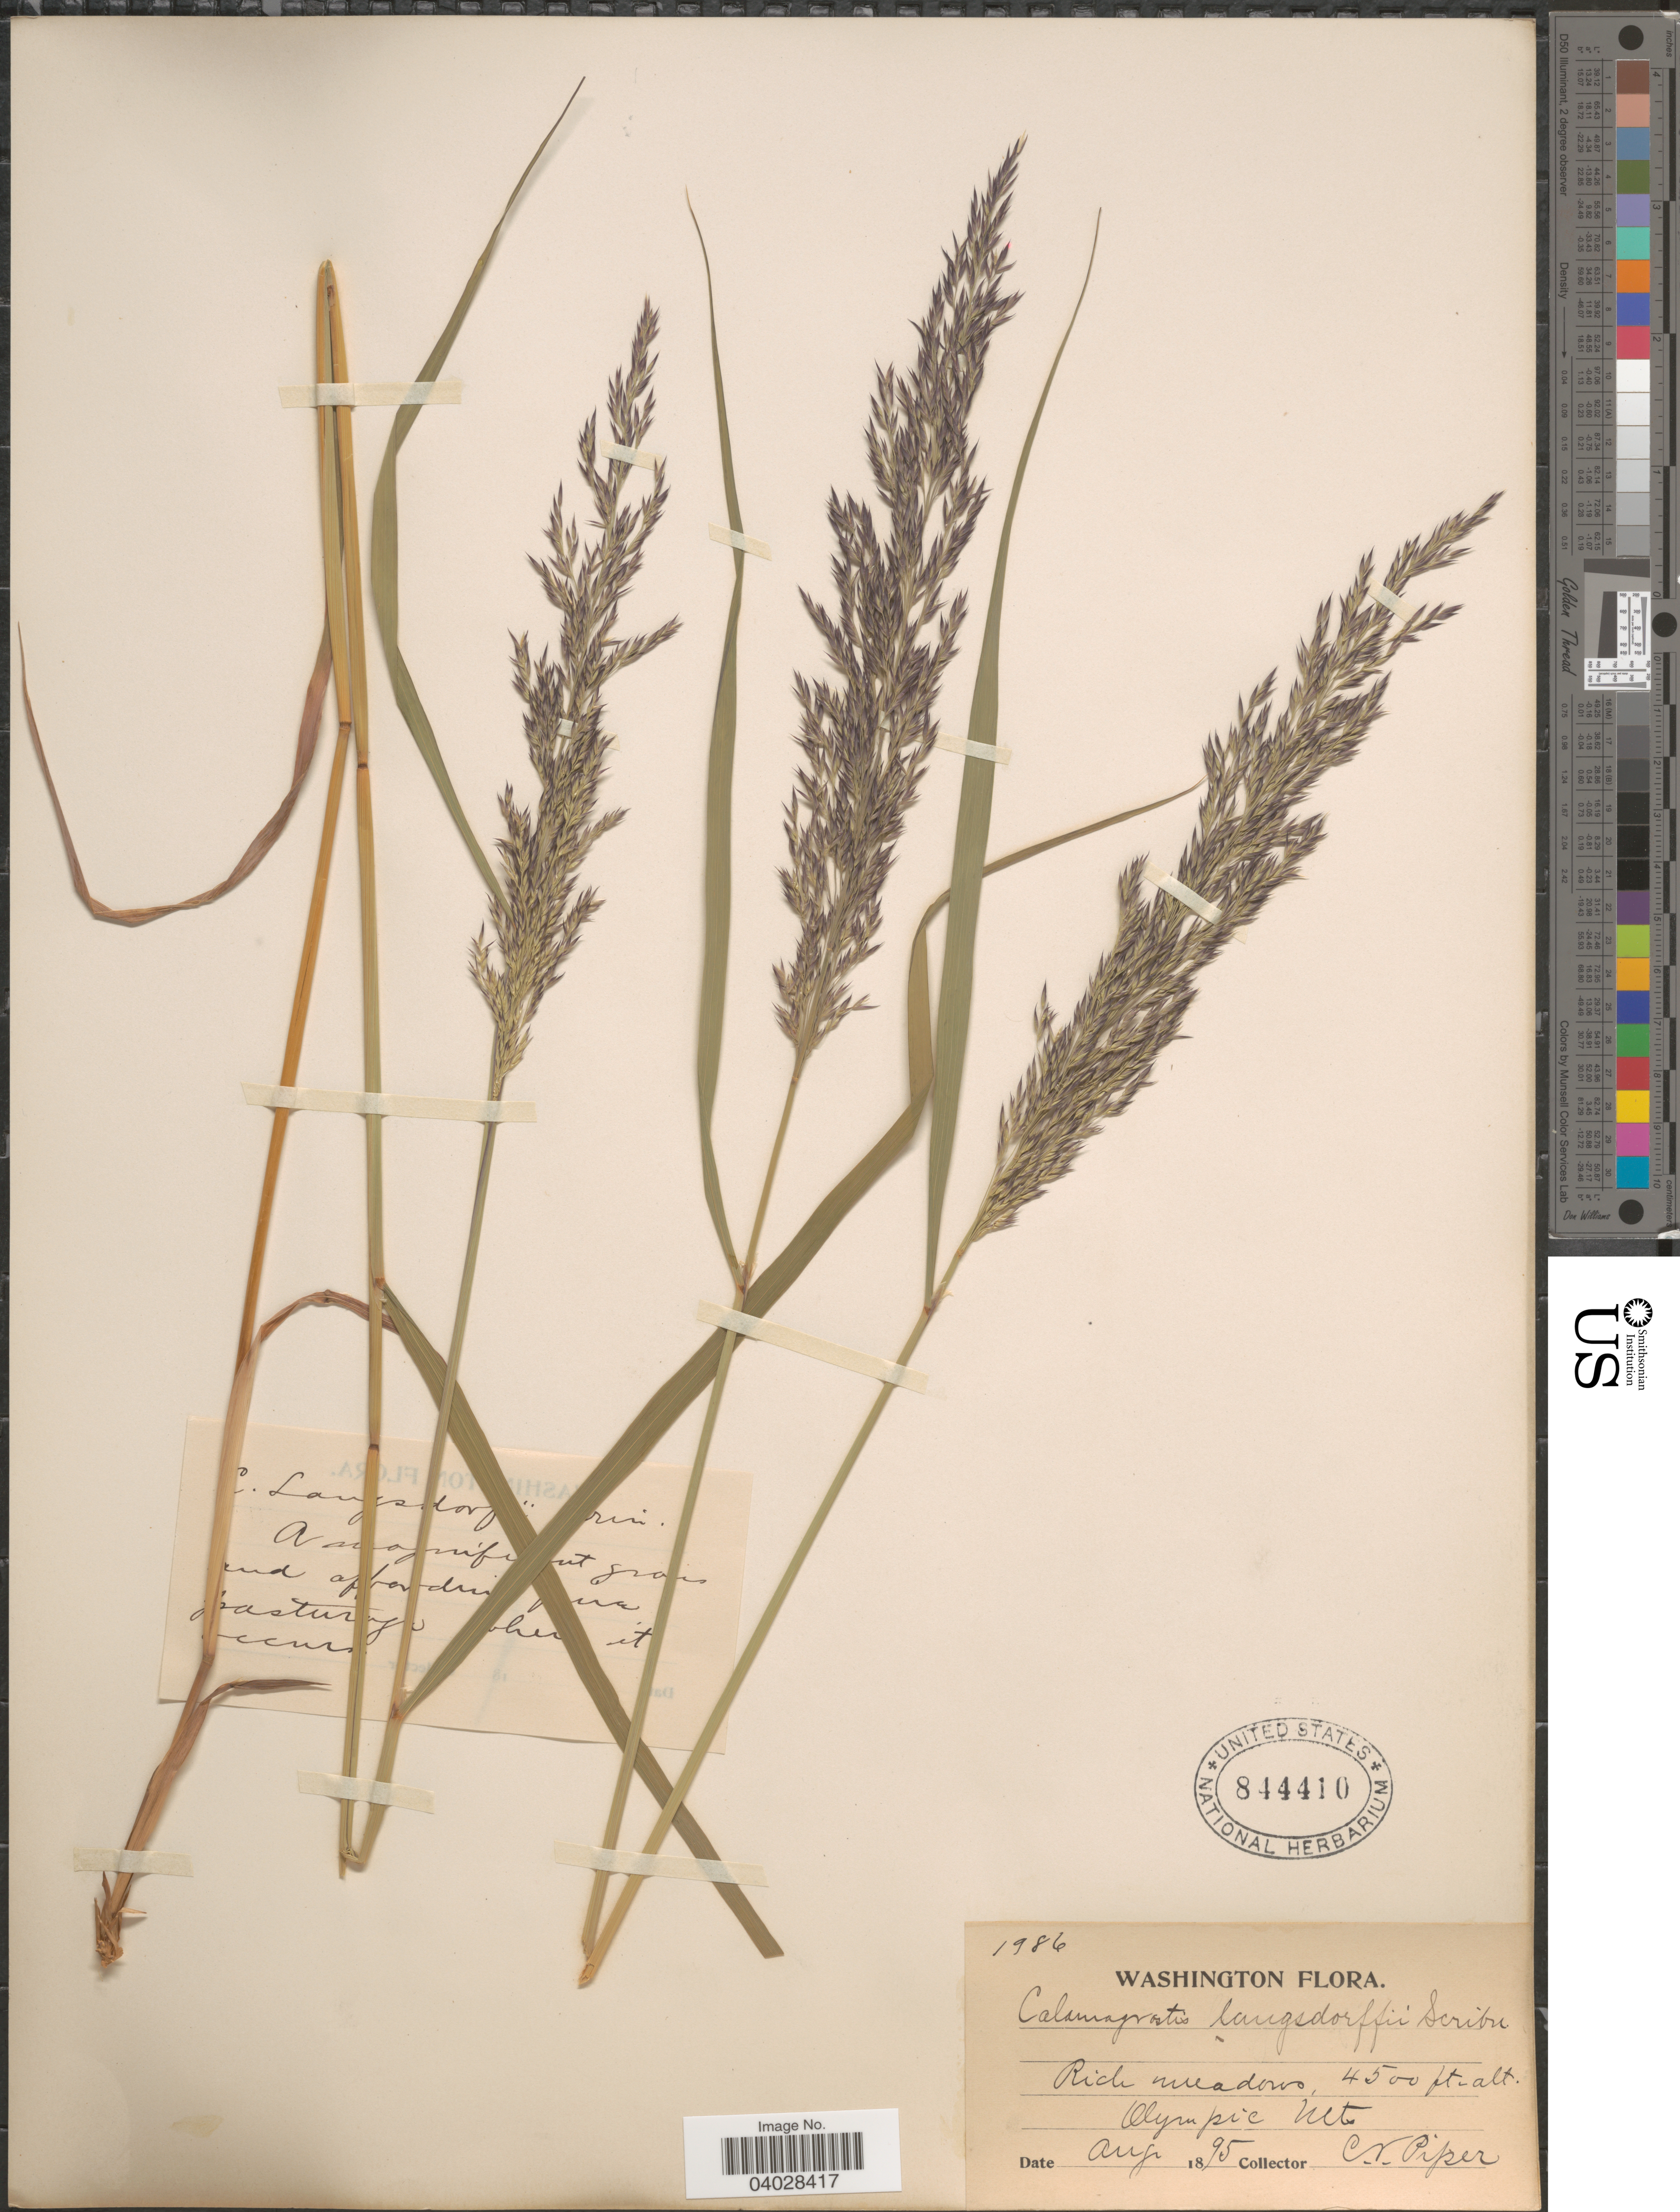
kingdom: Plantae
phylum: Tracheophyta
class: Liliopsida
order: Poales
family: Poaceae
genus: Calamagrostis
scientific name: Calamagrostis canadensis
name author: (Michx.) P. Beauv.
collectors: C. V. Piper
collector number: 1986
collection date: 1895-08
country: United States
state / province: Washington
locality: Rich meadows, Olympic Mts.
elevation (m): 1372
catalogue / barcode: US 844410